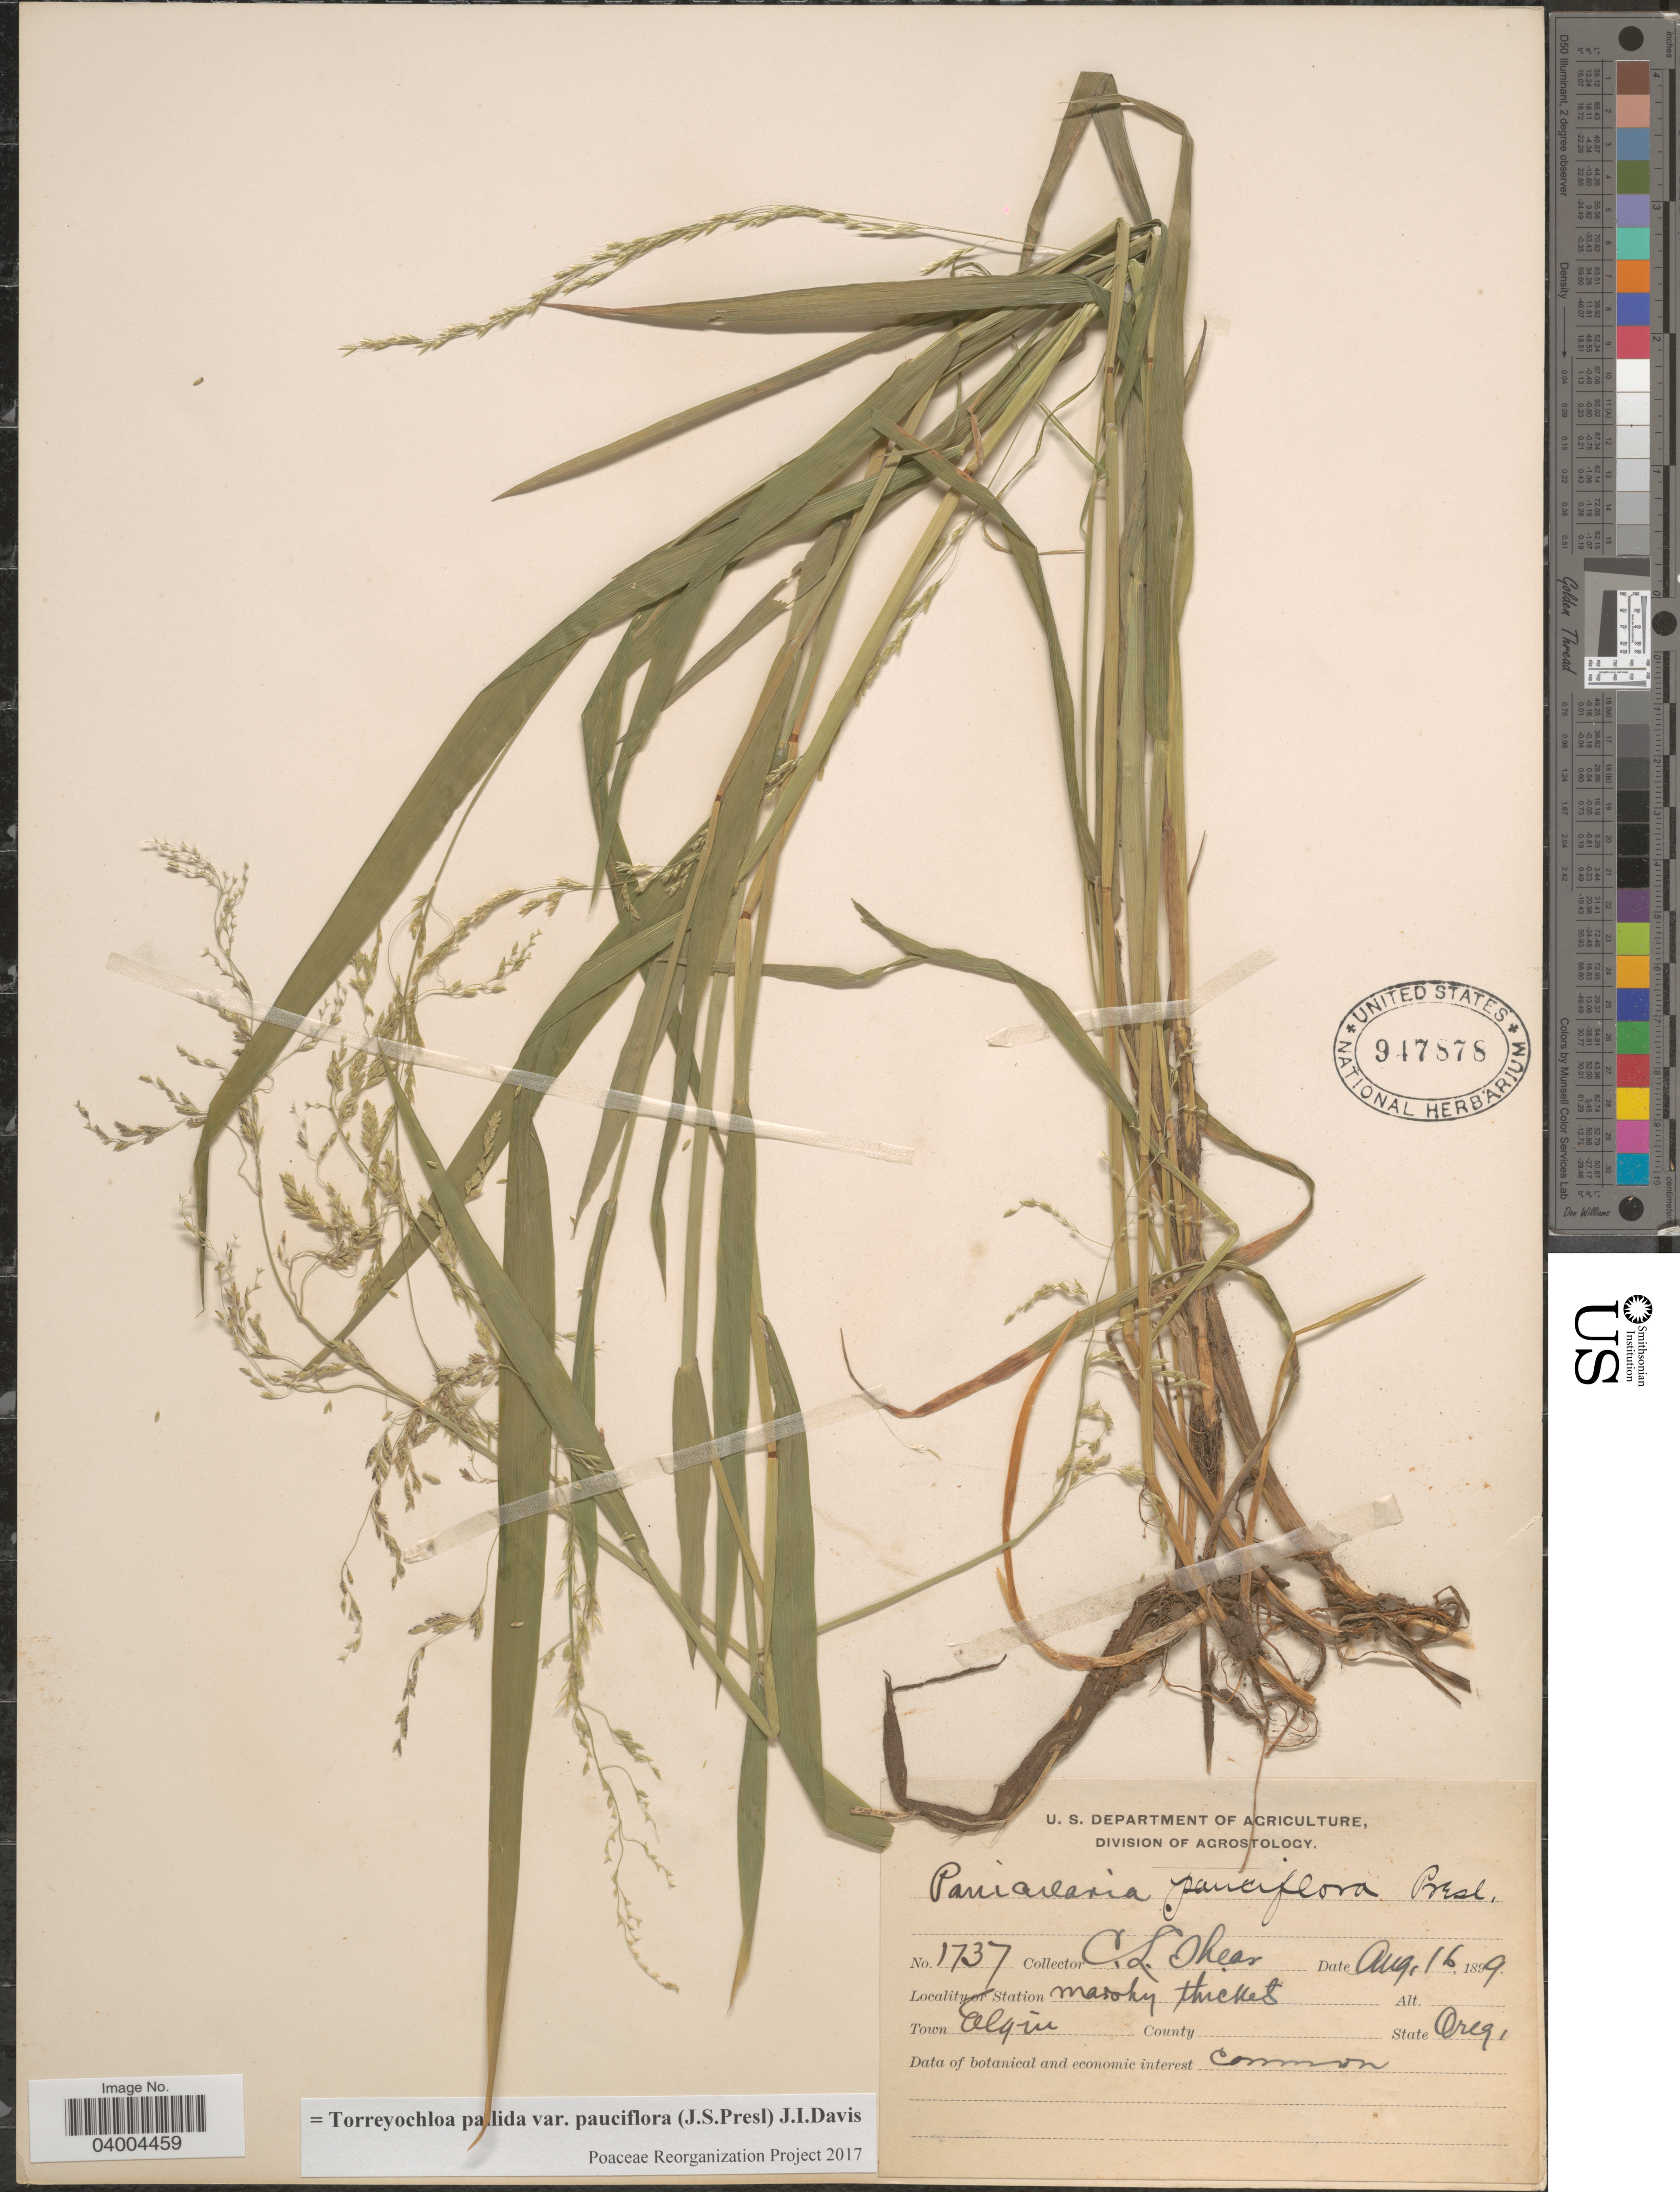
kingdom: Plantae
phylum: Tracheophyta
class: Liliopsida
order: Poales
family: Poaceae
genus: Torreyochloa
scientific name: Torreyochloa pallida var. pauciflora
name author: (J. Presl) J.I. Davis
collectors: C. L. Shear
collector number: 1737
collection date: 1899-08-16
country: United States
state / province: Oregon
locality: Elgin.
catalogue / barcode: US 947878